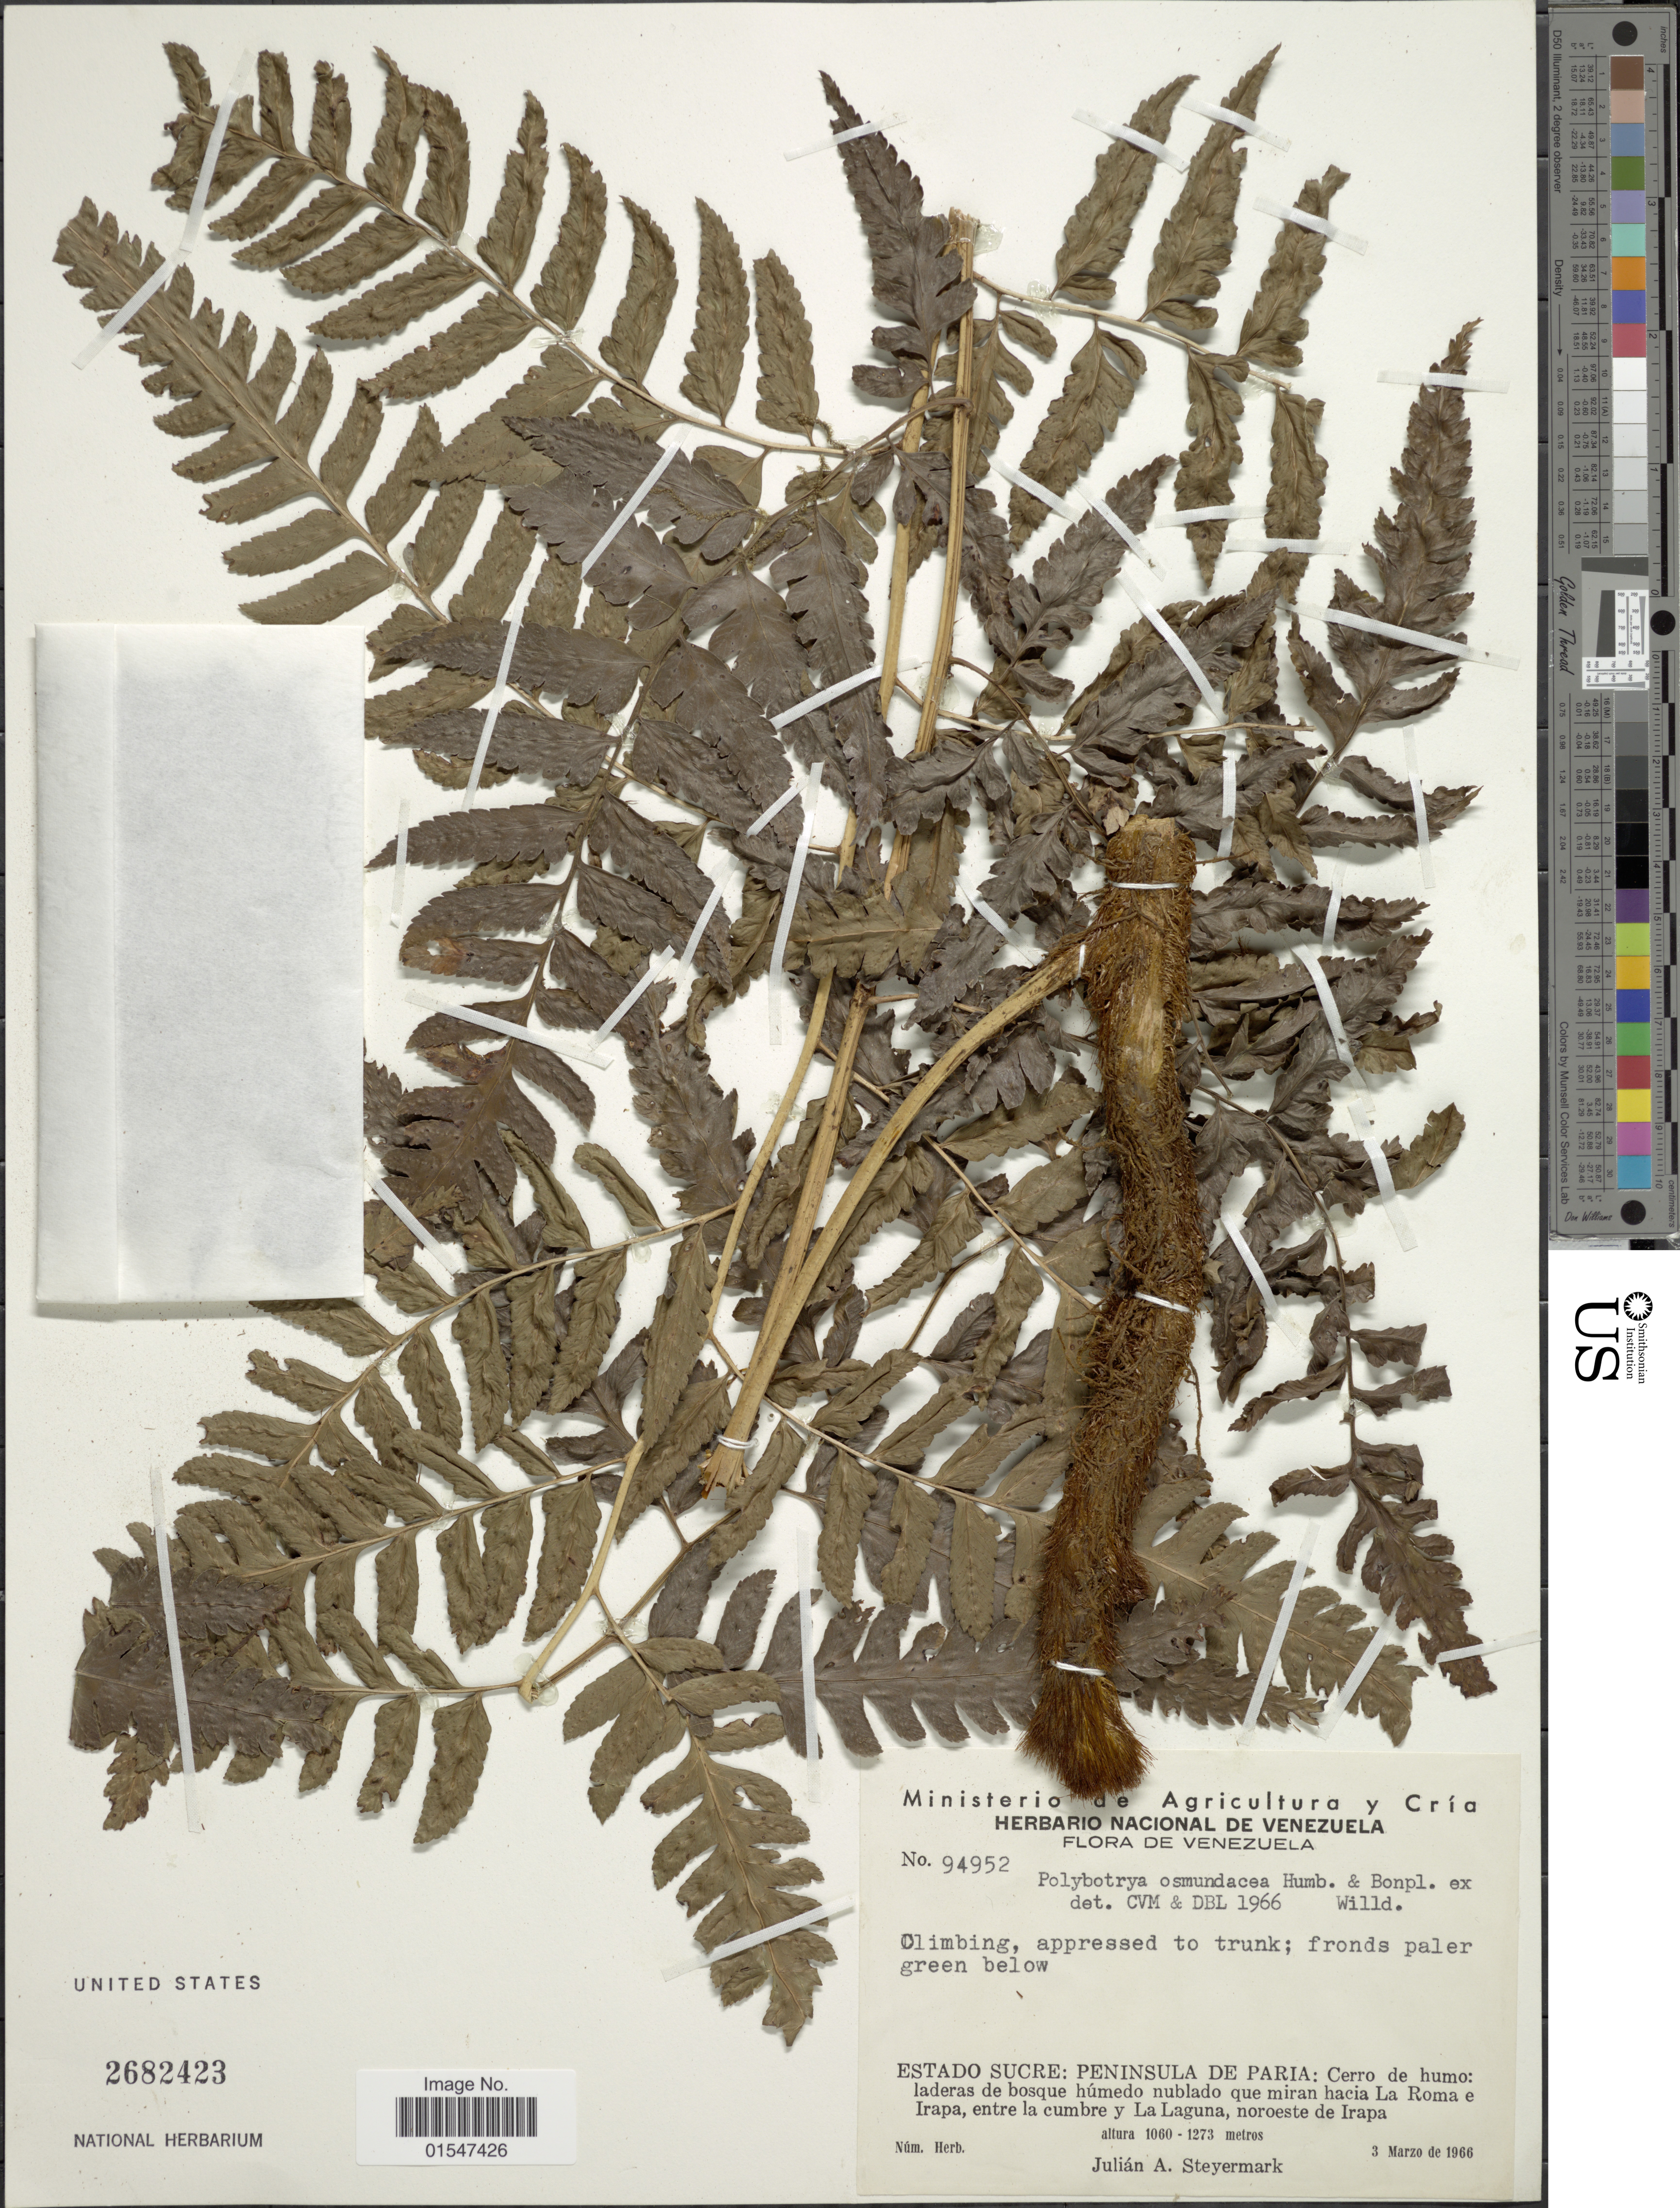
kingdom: Plantae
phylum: Tracheophyta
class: Polypodiopsida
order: Polypodiales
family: Dryopteridaceae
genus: Polybotrya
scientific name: Polybotrya osmundacea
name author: Humb. & Bonpl. ex Willd.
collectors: J. Steyermark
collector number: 94952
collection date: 1966-03-03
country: Venezuela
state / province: Sucre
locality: Venezuela, Peninsula de Paria, Cerro de humo: laderas de bosque húmedo nublado que miran hacia La Roma e Irapa, entre la cumbre y La Laguna, noroeste de Irapa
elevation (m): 1060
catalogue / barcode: US 2682423